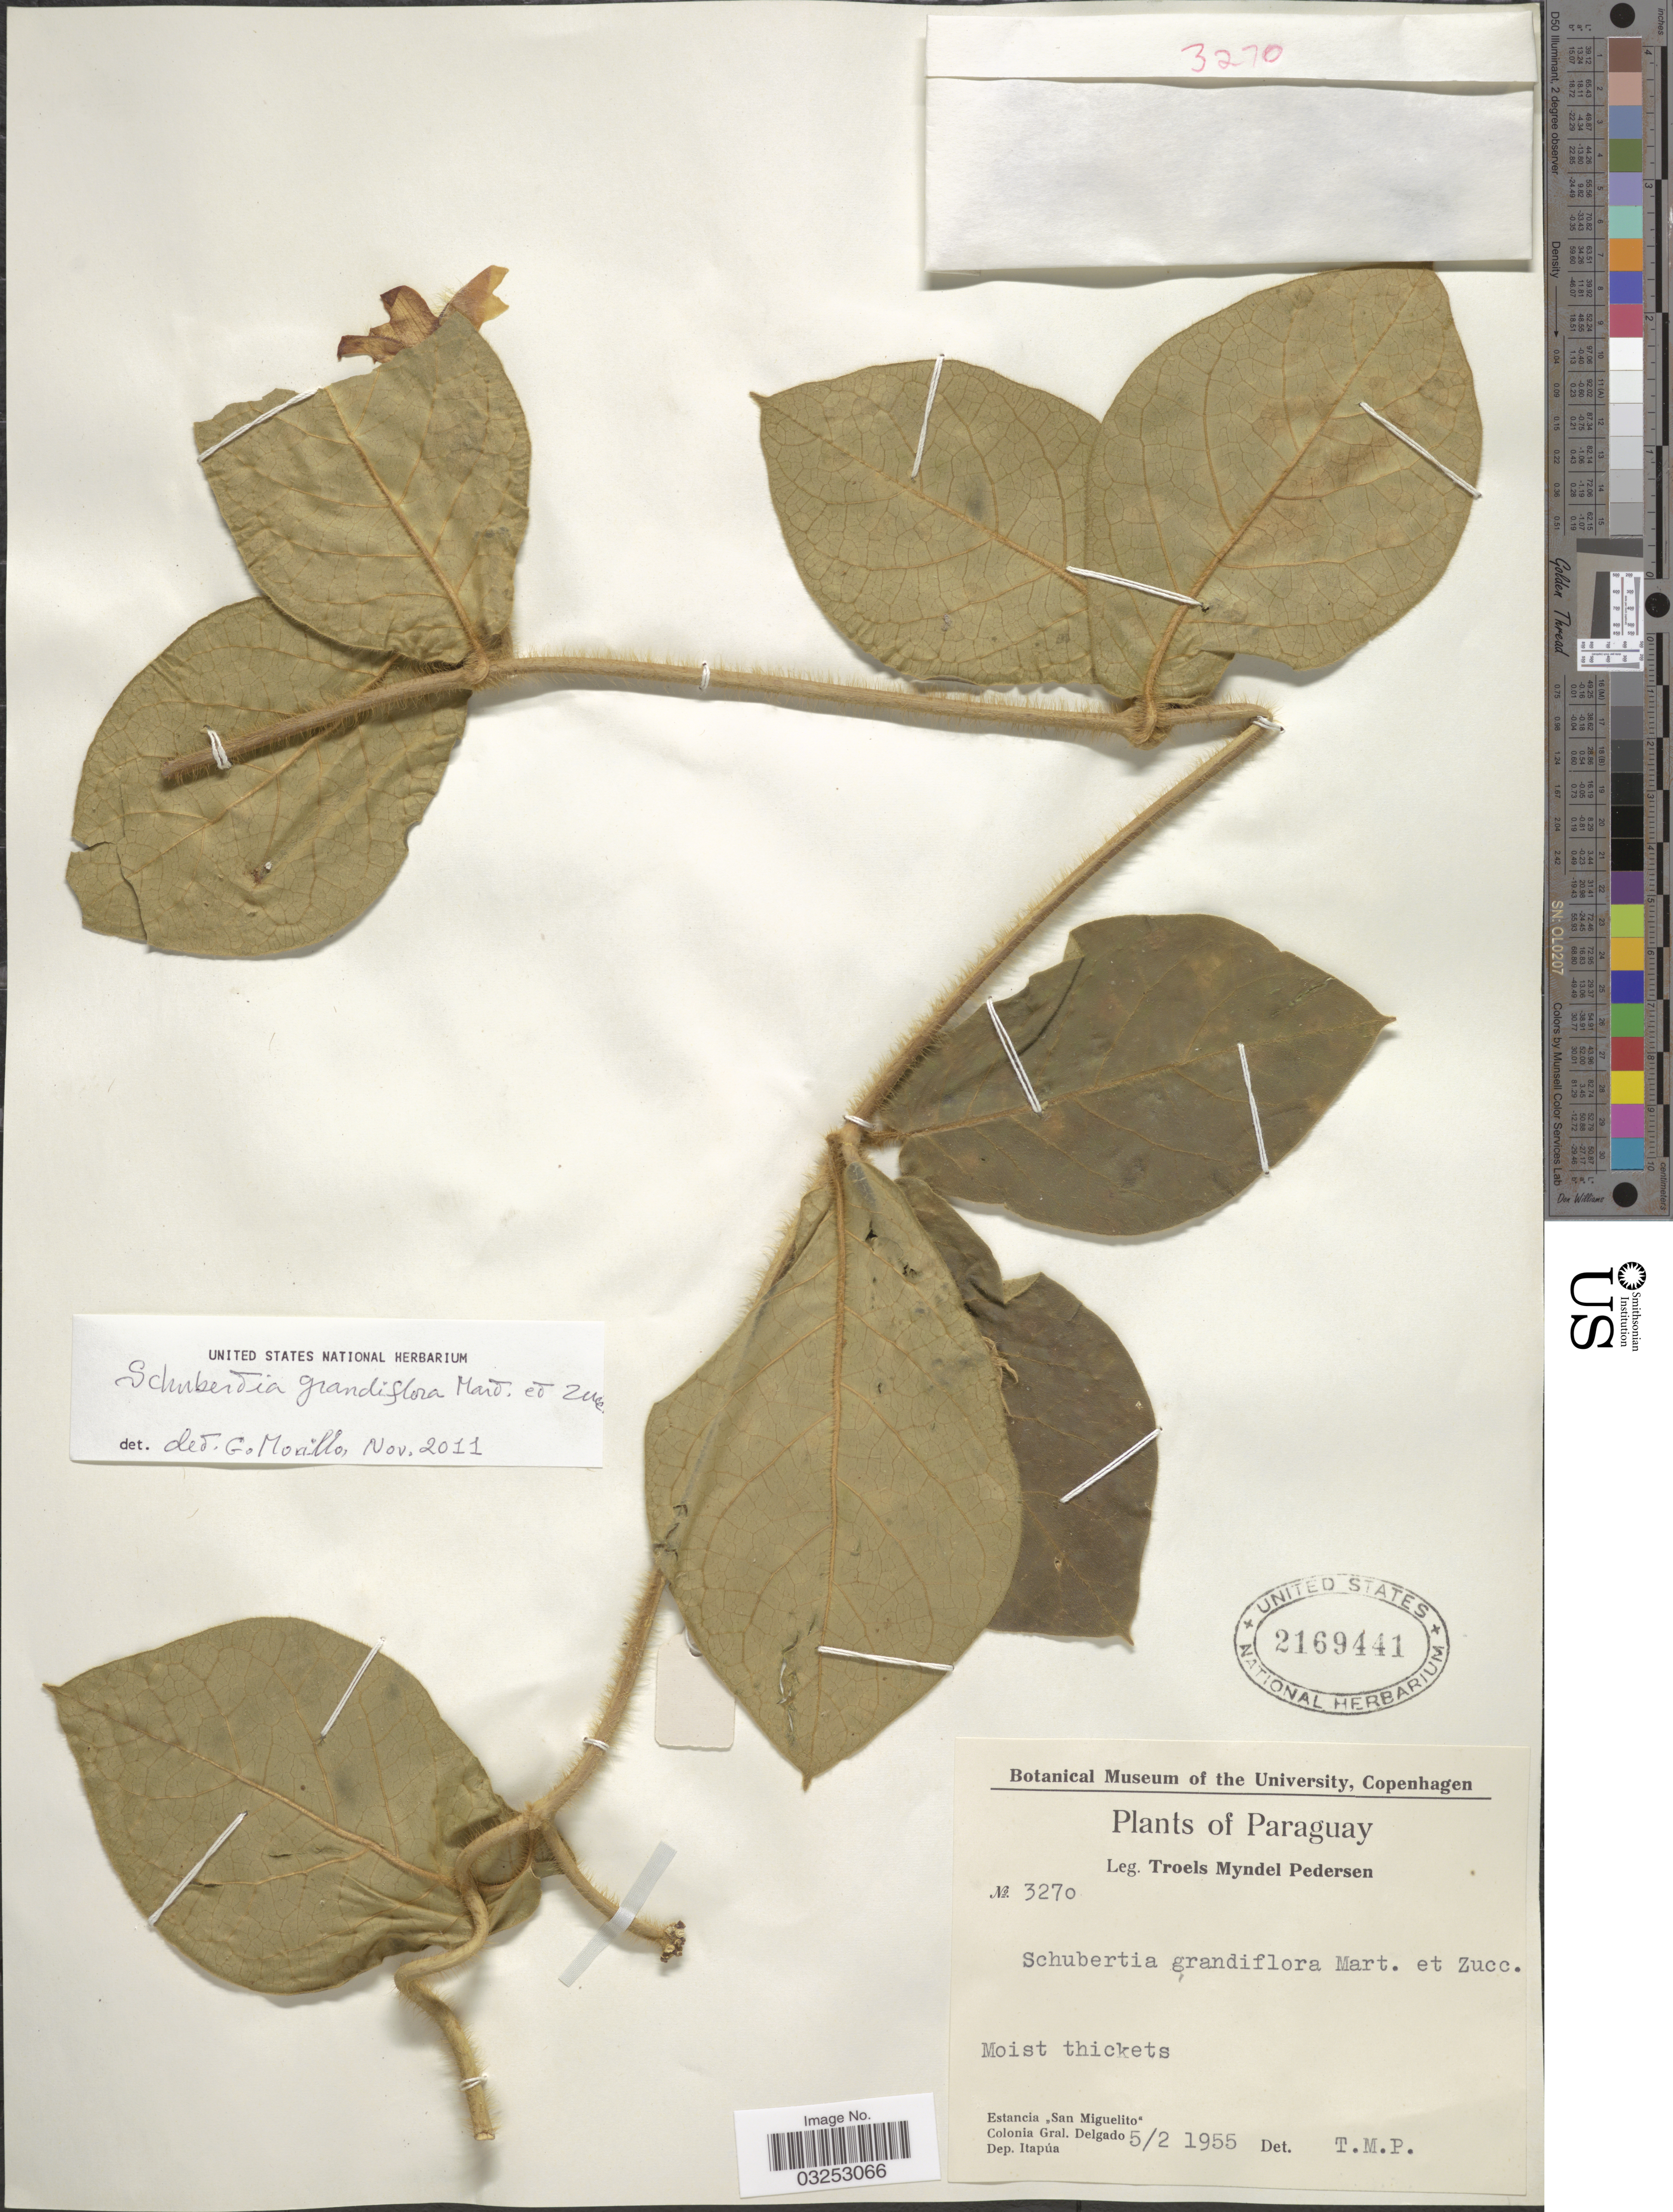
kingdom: Plantae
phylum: Tracheophyta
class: Magnoliopsida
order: Gentianales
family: Apocynaceae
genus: Schubertia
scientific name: Schubertia grandiflora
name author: Mart.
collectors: T. Pederson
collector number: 3270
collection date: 1955-02-05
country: Paraguay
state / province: Itapua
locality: Estancia "San Miguelito", Colonia Gral. Delgado, Dep. Itapúa.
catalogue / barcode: US 2169441